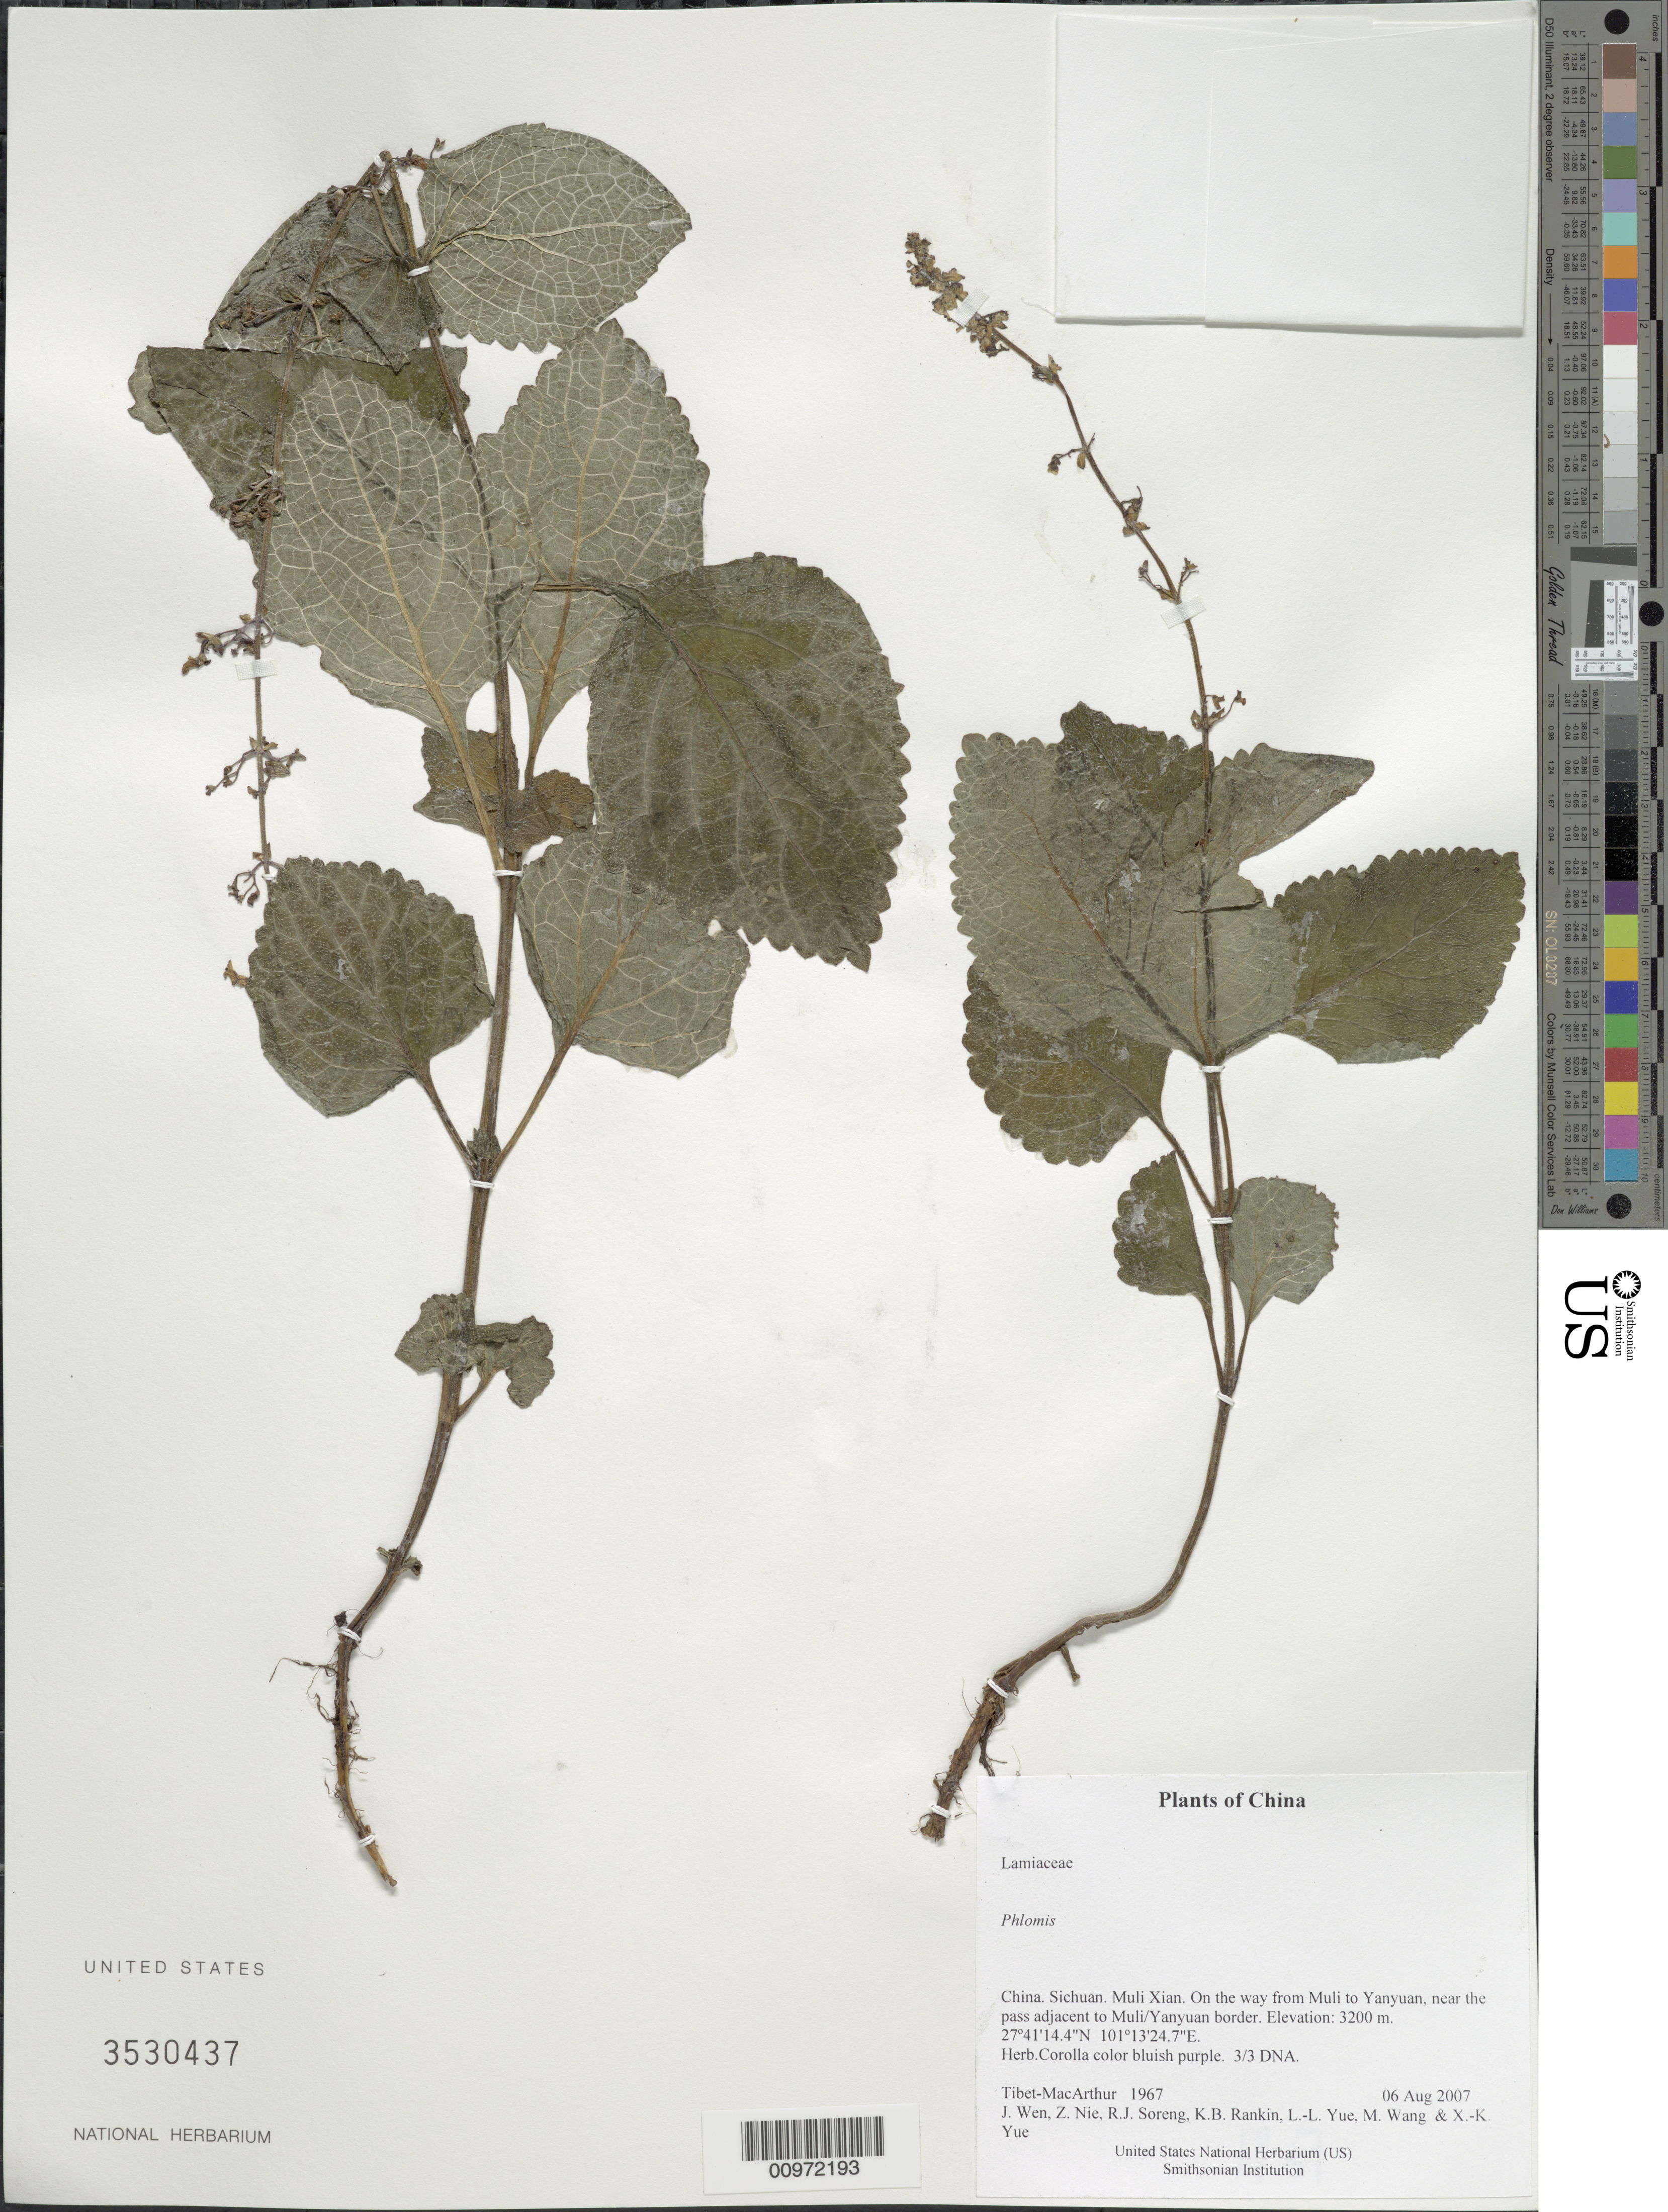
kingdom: Plantae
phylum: Tracheophyta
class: Magnoliopsida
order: Lamiales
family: Lamiaceae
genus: Phlomis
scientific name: Phlomis sp.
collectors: Tibet-MacArthur, J. Wen, Z. Nie, R. J. Soreng, K. Rankin, L. Yue, M. Wang & X. Yue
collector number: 1967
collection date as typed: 06 Aug 2007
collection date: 2007-08-06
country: China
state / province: Sichuan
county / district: Muli Xian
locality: On the way from Muli to Yanyuan, near the pass adjacent to Muli/Yanyuan border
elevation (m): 3200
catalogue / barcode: US 3530437